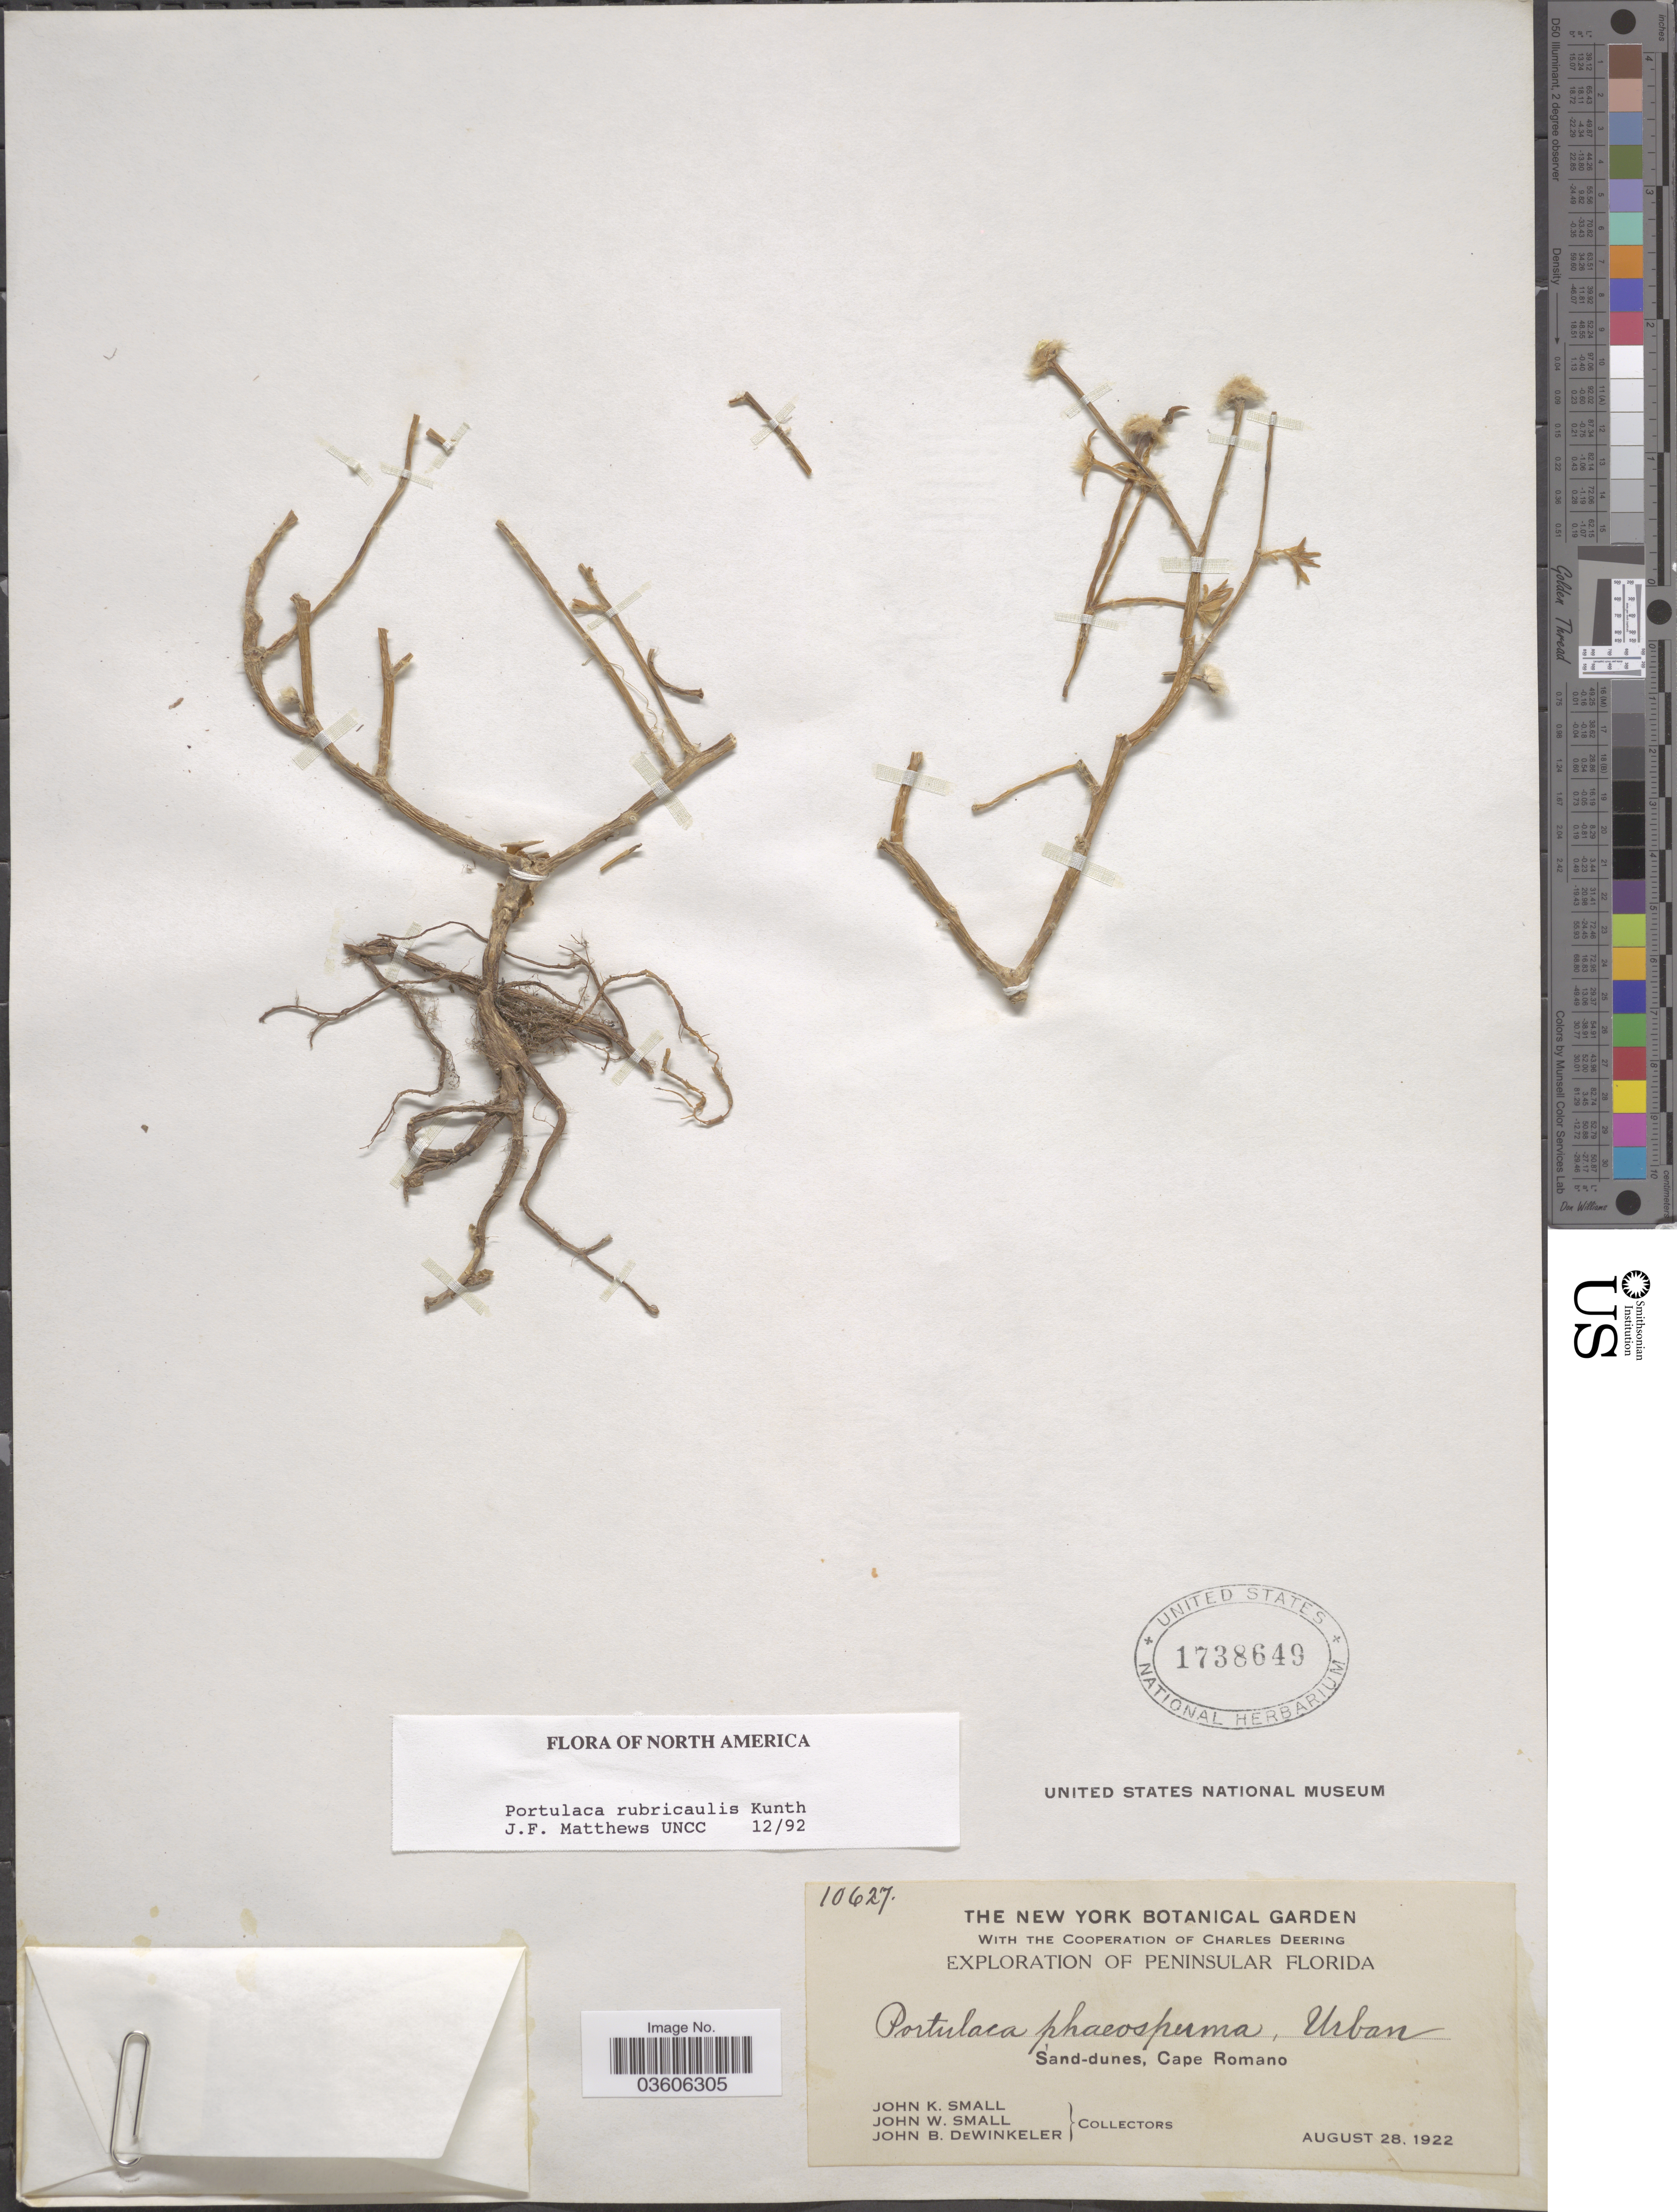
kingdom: Plantae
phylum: Tracheophyta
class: Magnoliopsida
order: Caryophyllales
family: Portulacaceae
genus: Portulaca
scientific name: Portulaca rubricaulis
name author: Kunth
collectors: J. K. Small, J. Small & J. B. Dewinkeler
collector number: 10627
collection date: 1922-08-28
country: United States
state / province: Florida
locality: Peninsular Florida. Sand-dunes, Cape Romano.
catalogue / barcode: US 1738649